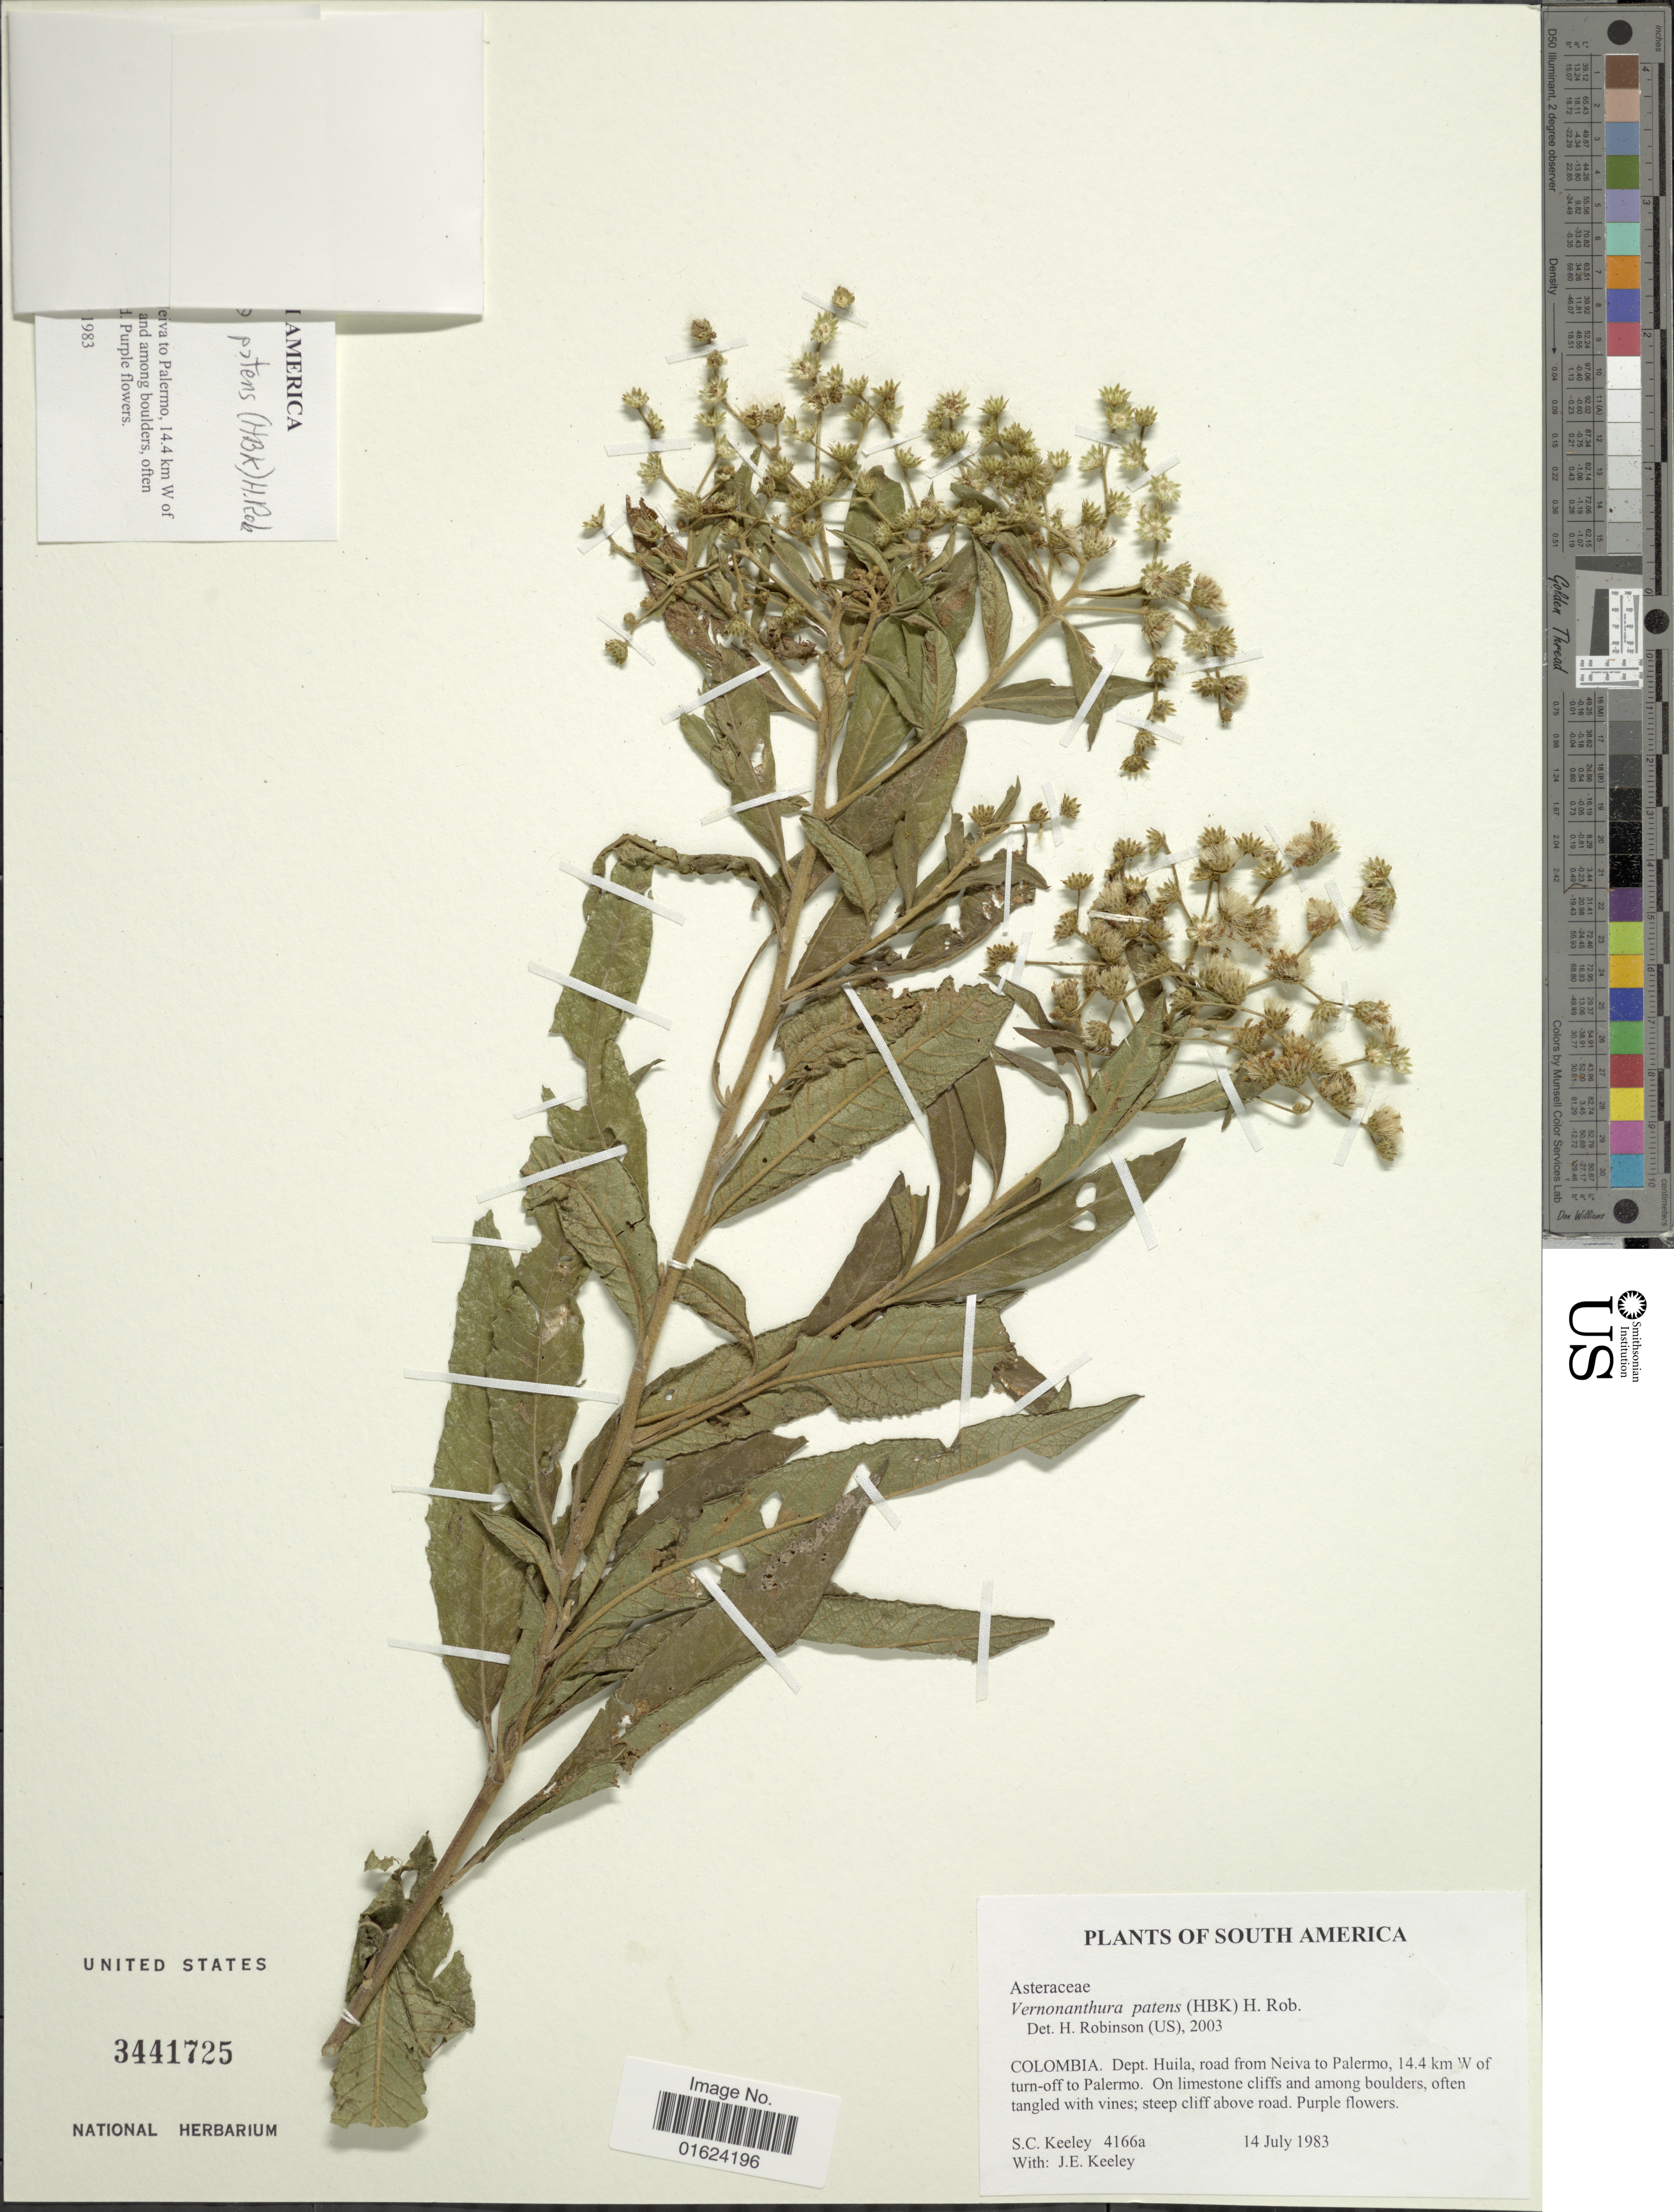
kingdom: Plantae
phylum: Tracheophyta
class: Magnoliopsida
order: Asterales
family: Asteraceae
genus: Vernonanthura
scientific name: Vernonanthura patens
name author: (Kunth) H. Rob.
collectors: S. C. Keeley & J. E. Keeley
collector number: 4166a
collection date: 1983-07-14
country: Colombia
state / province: Huila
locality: Colombia, Dept. Huila, road Neiva to Palermo, 14.4 km W of tunr-off to Palermo.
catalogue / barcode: US 3441725